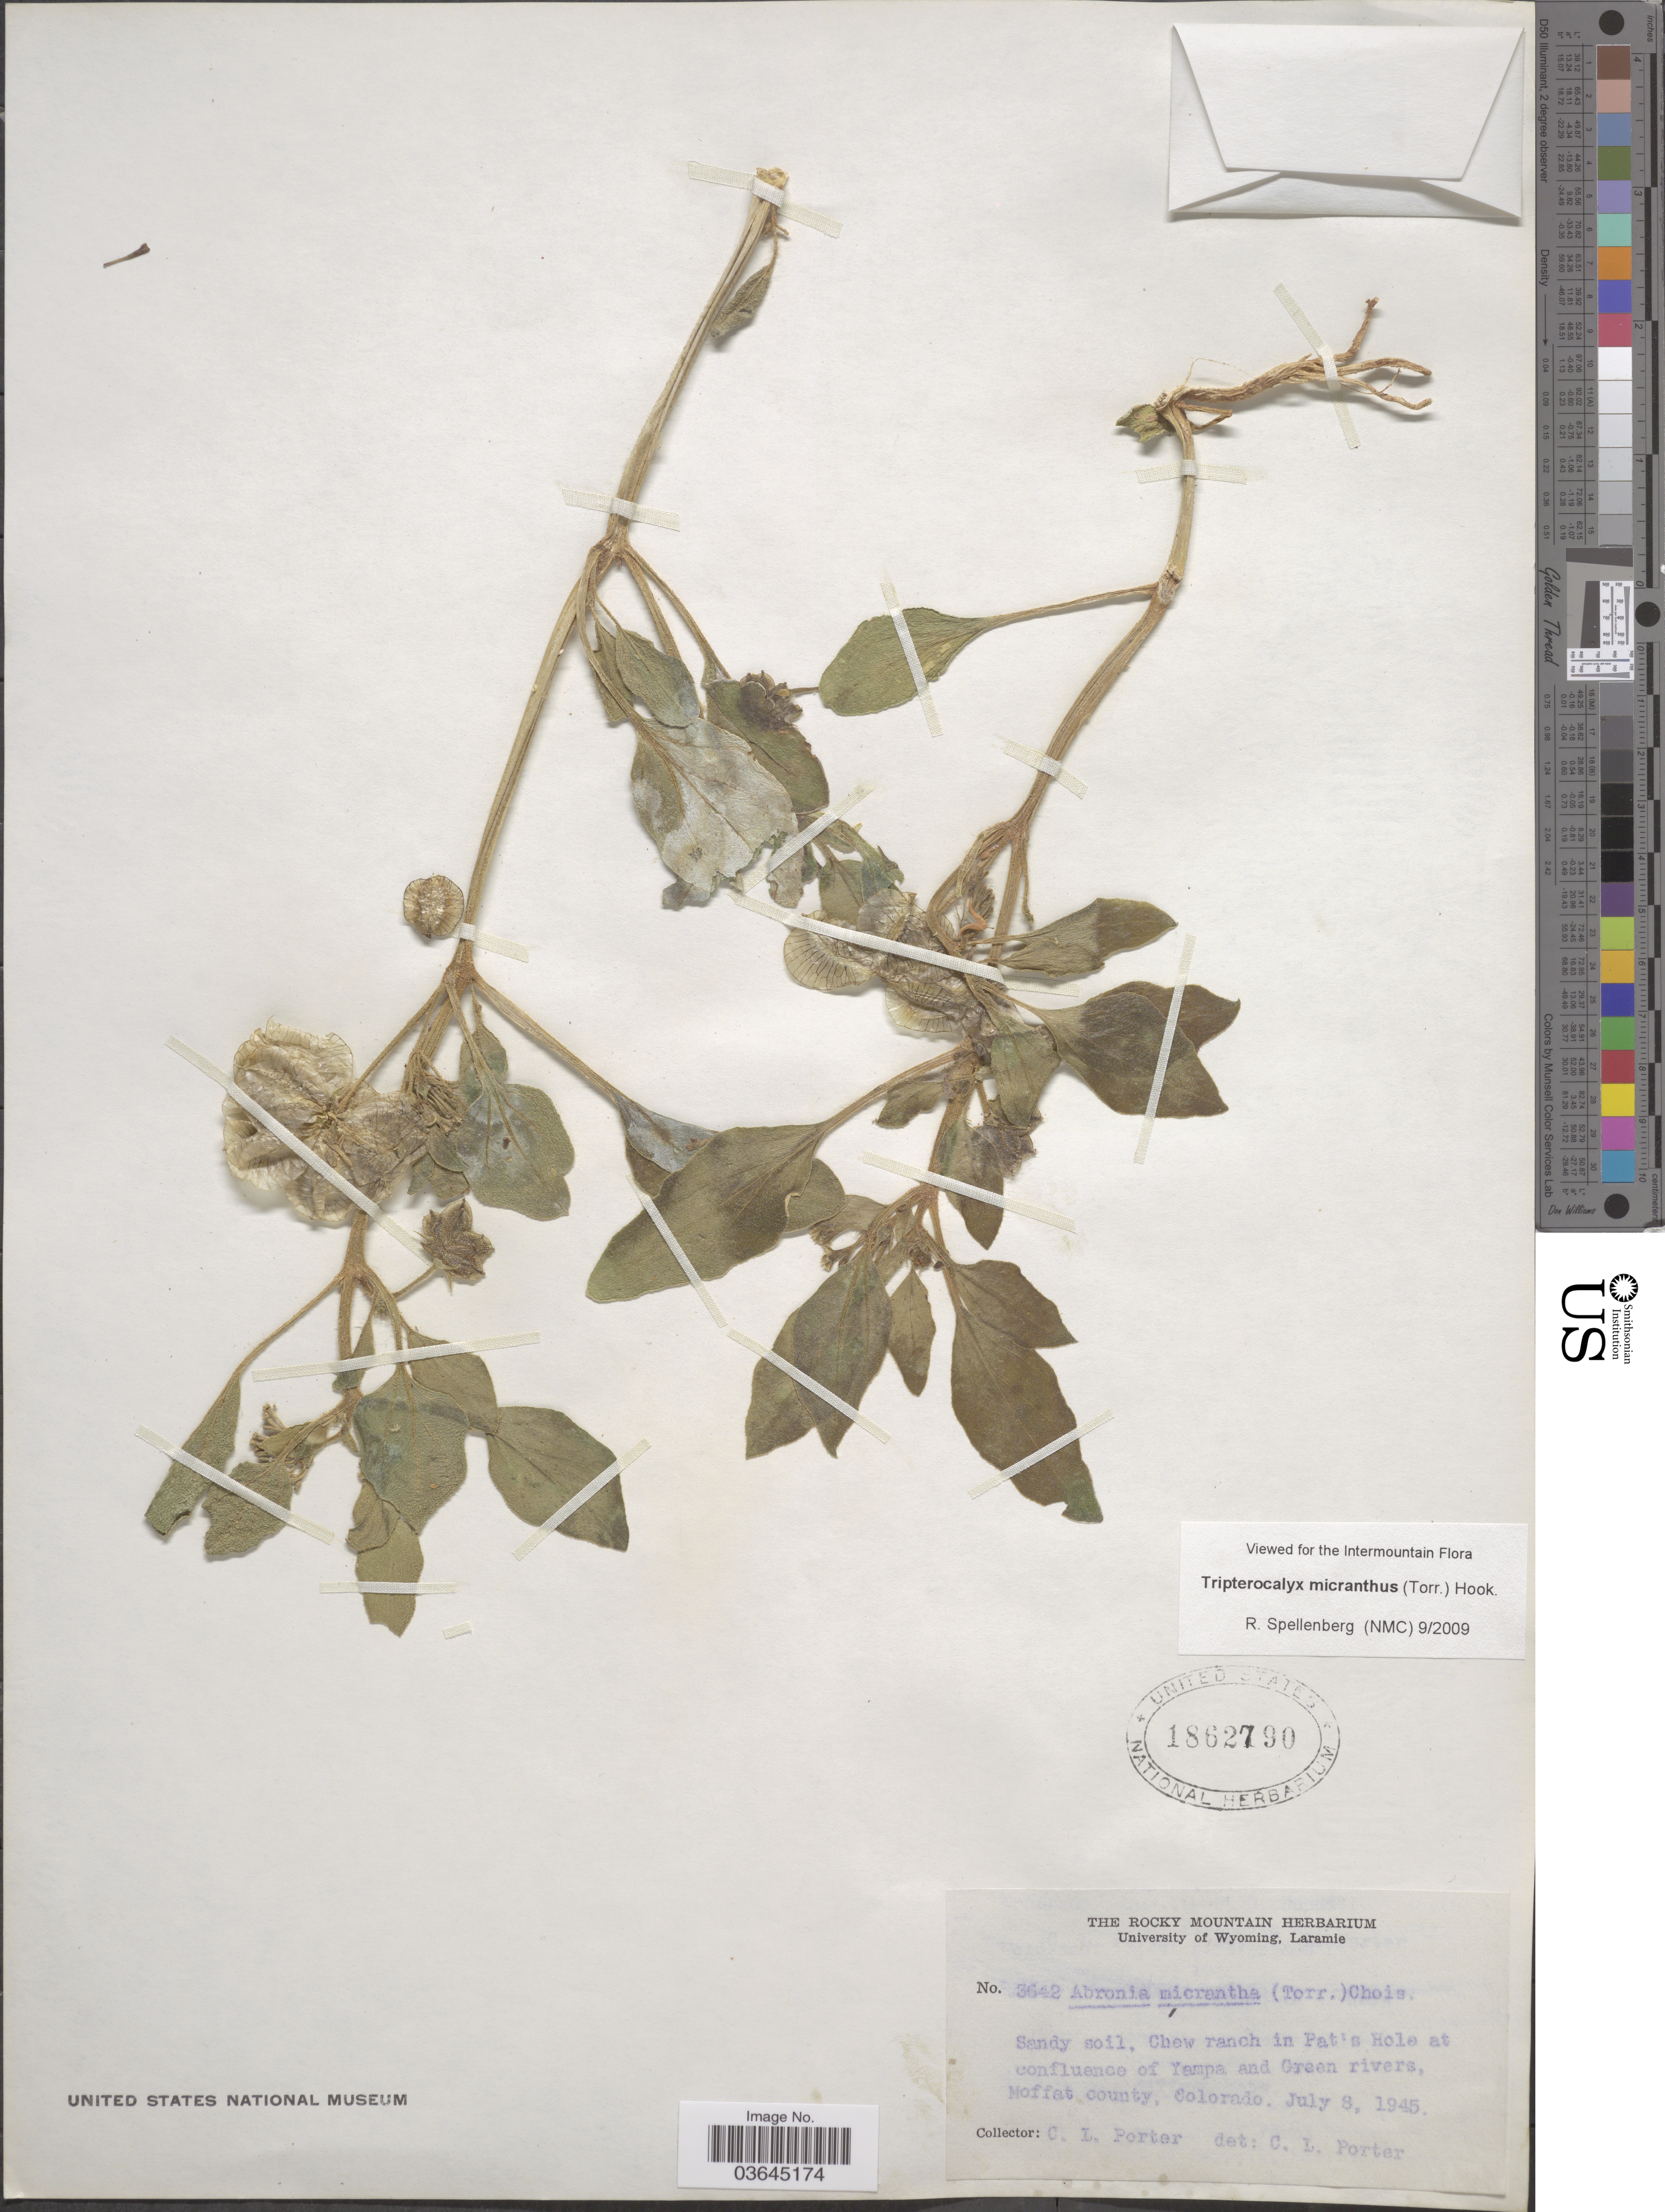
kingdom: Plantae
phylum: Tracheophyta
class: Magnoliopsida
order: Caryophyllales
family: Nyctaginaceae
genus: Tripterocalyx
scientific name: Tripterocalyx micranthus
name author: (Torr.) Hook.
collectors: C. L. Porter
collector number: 3642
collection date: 1945-07-08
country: United States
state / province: Colorado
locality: Chew ranch in Pat's Hole at confluence of Yampa and Green rivers, Moffat county.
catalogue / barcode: US 1862790